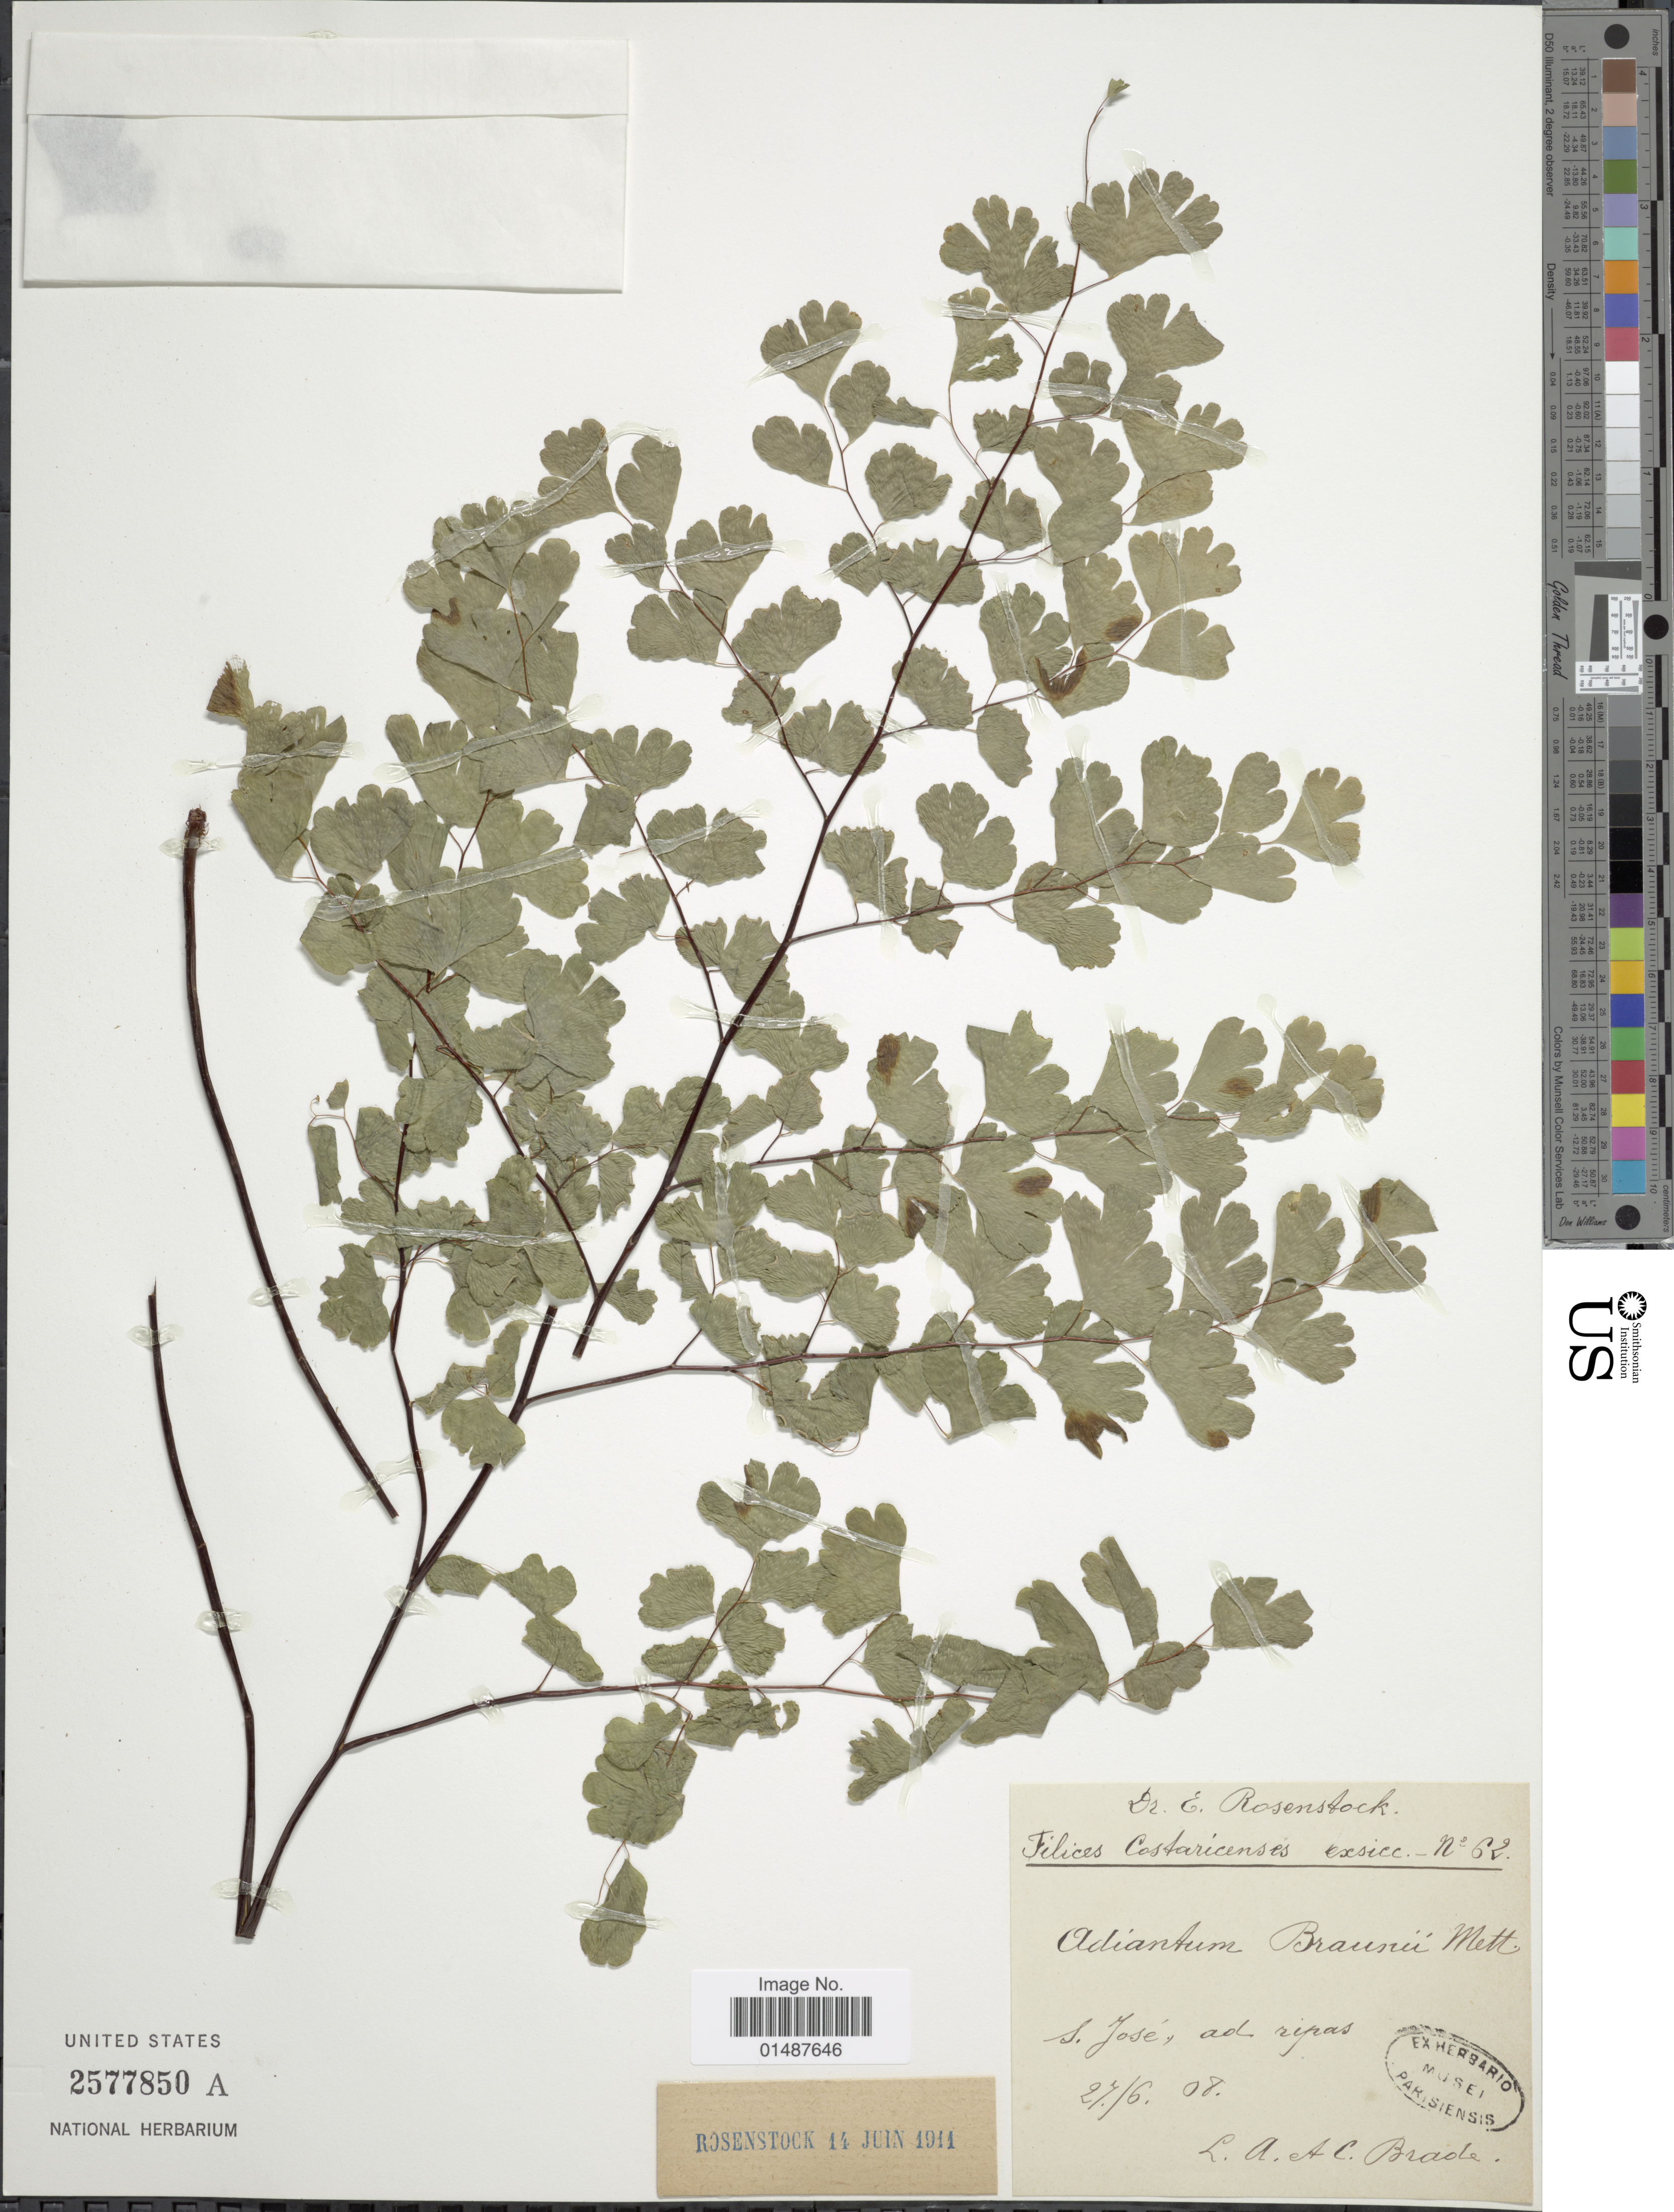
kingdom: Plantae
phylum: Tracheophyta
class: Polypodiopsida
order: Polypodiales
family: Pteridaceae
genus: Adiantum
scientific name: Adiantum braunii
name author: Mett. ex Kuhn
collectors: A. Brade & C. Brade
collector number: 62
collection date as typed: Transcribed d/m/y: 27/6/8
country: Costa Rica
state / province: San José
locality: Ad ripas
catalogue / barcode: US 2577850A